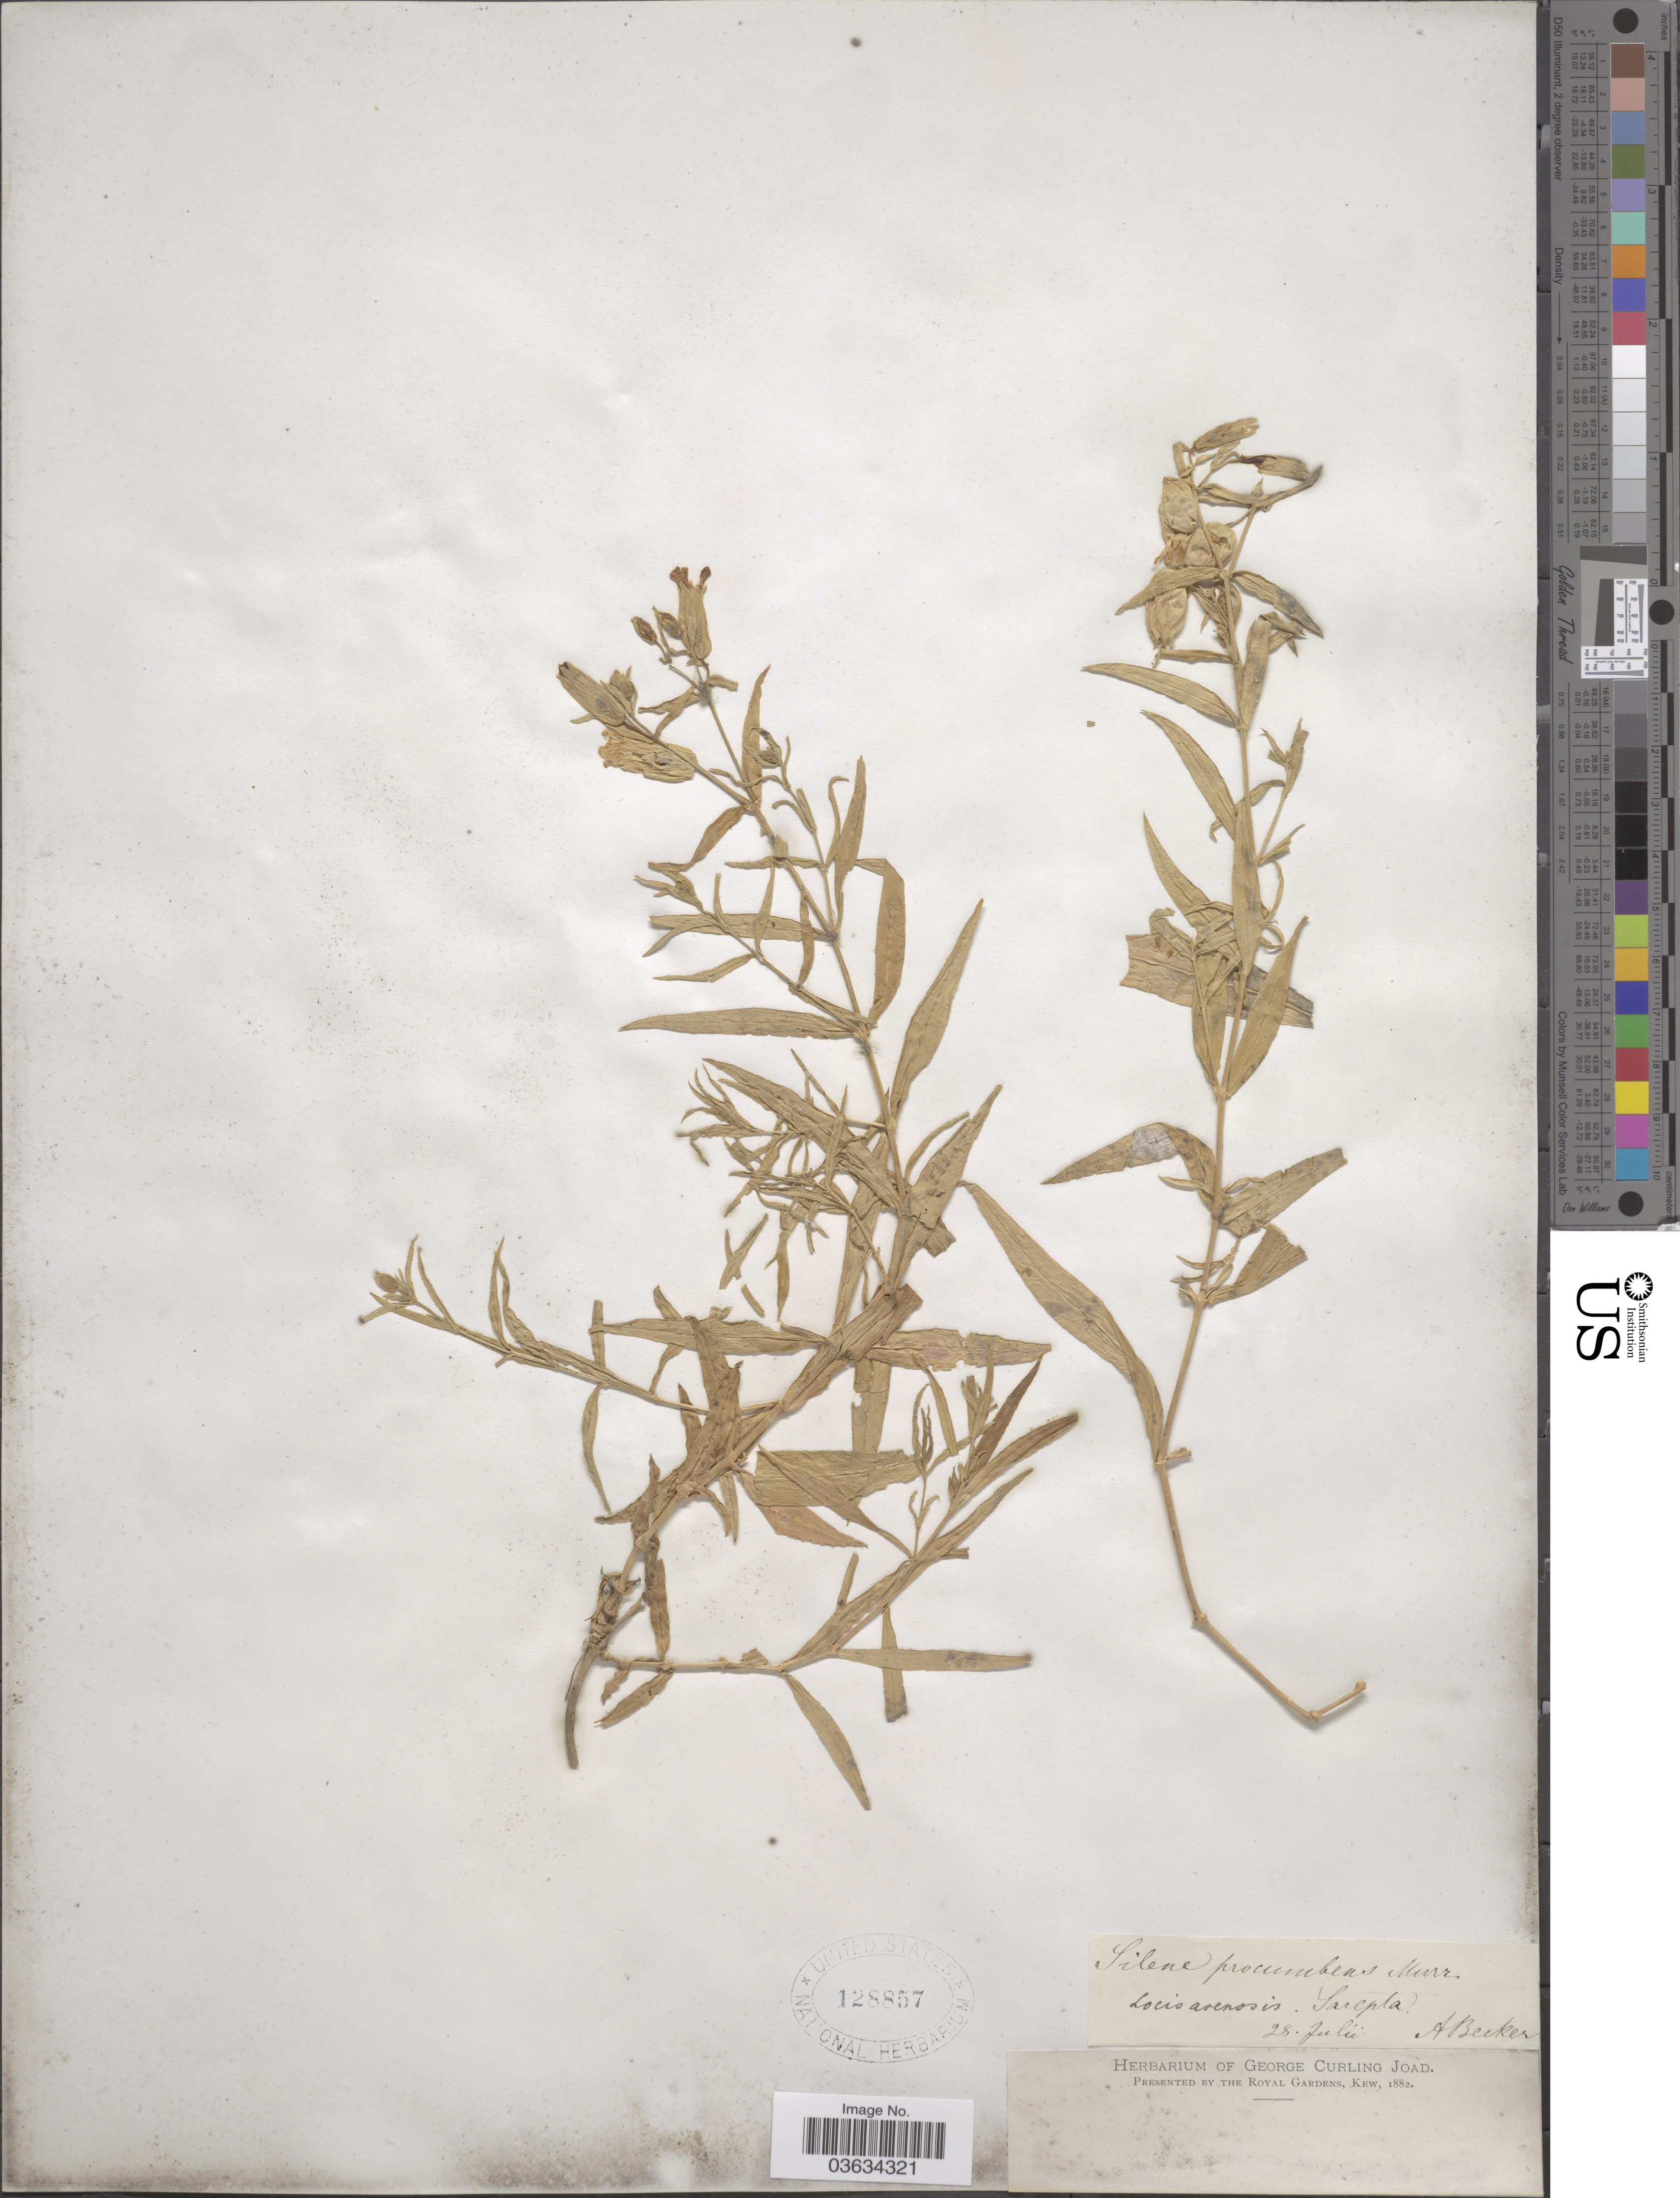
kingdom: Plantae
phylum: Tracheophyta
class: Magnoliopsida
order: Caryophyllales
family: Caryophyllaceae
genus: Silene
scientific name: Silene procumbens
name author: Murray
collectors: A. Becker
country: Russian Federation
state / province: Volgograd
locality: Locis arenosis. Sarepta.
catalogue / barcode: US 128857